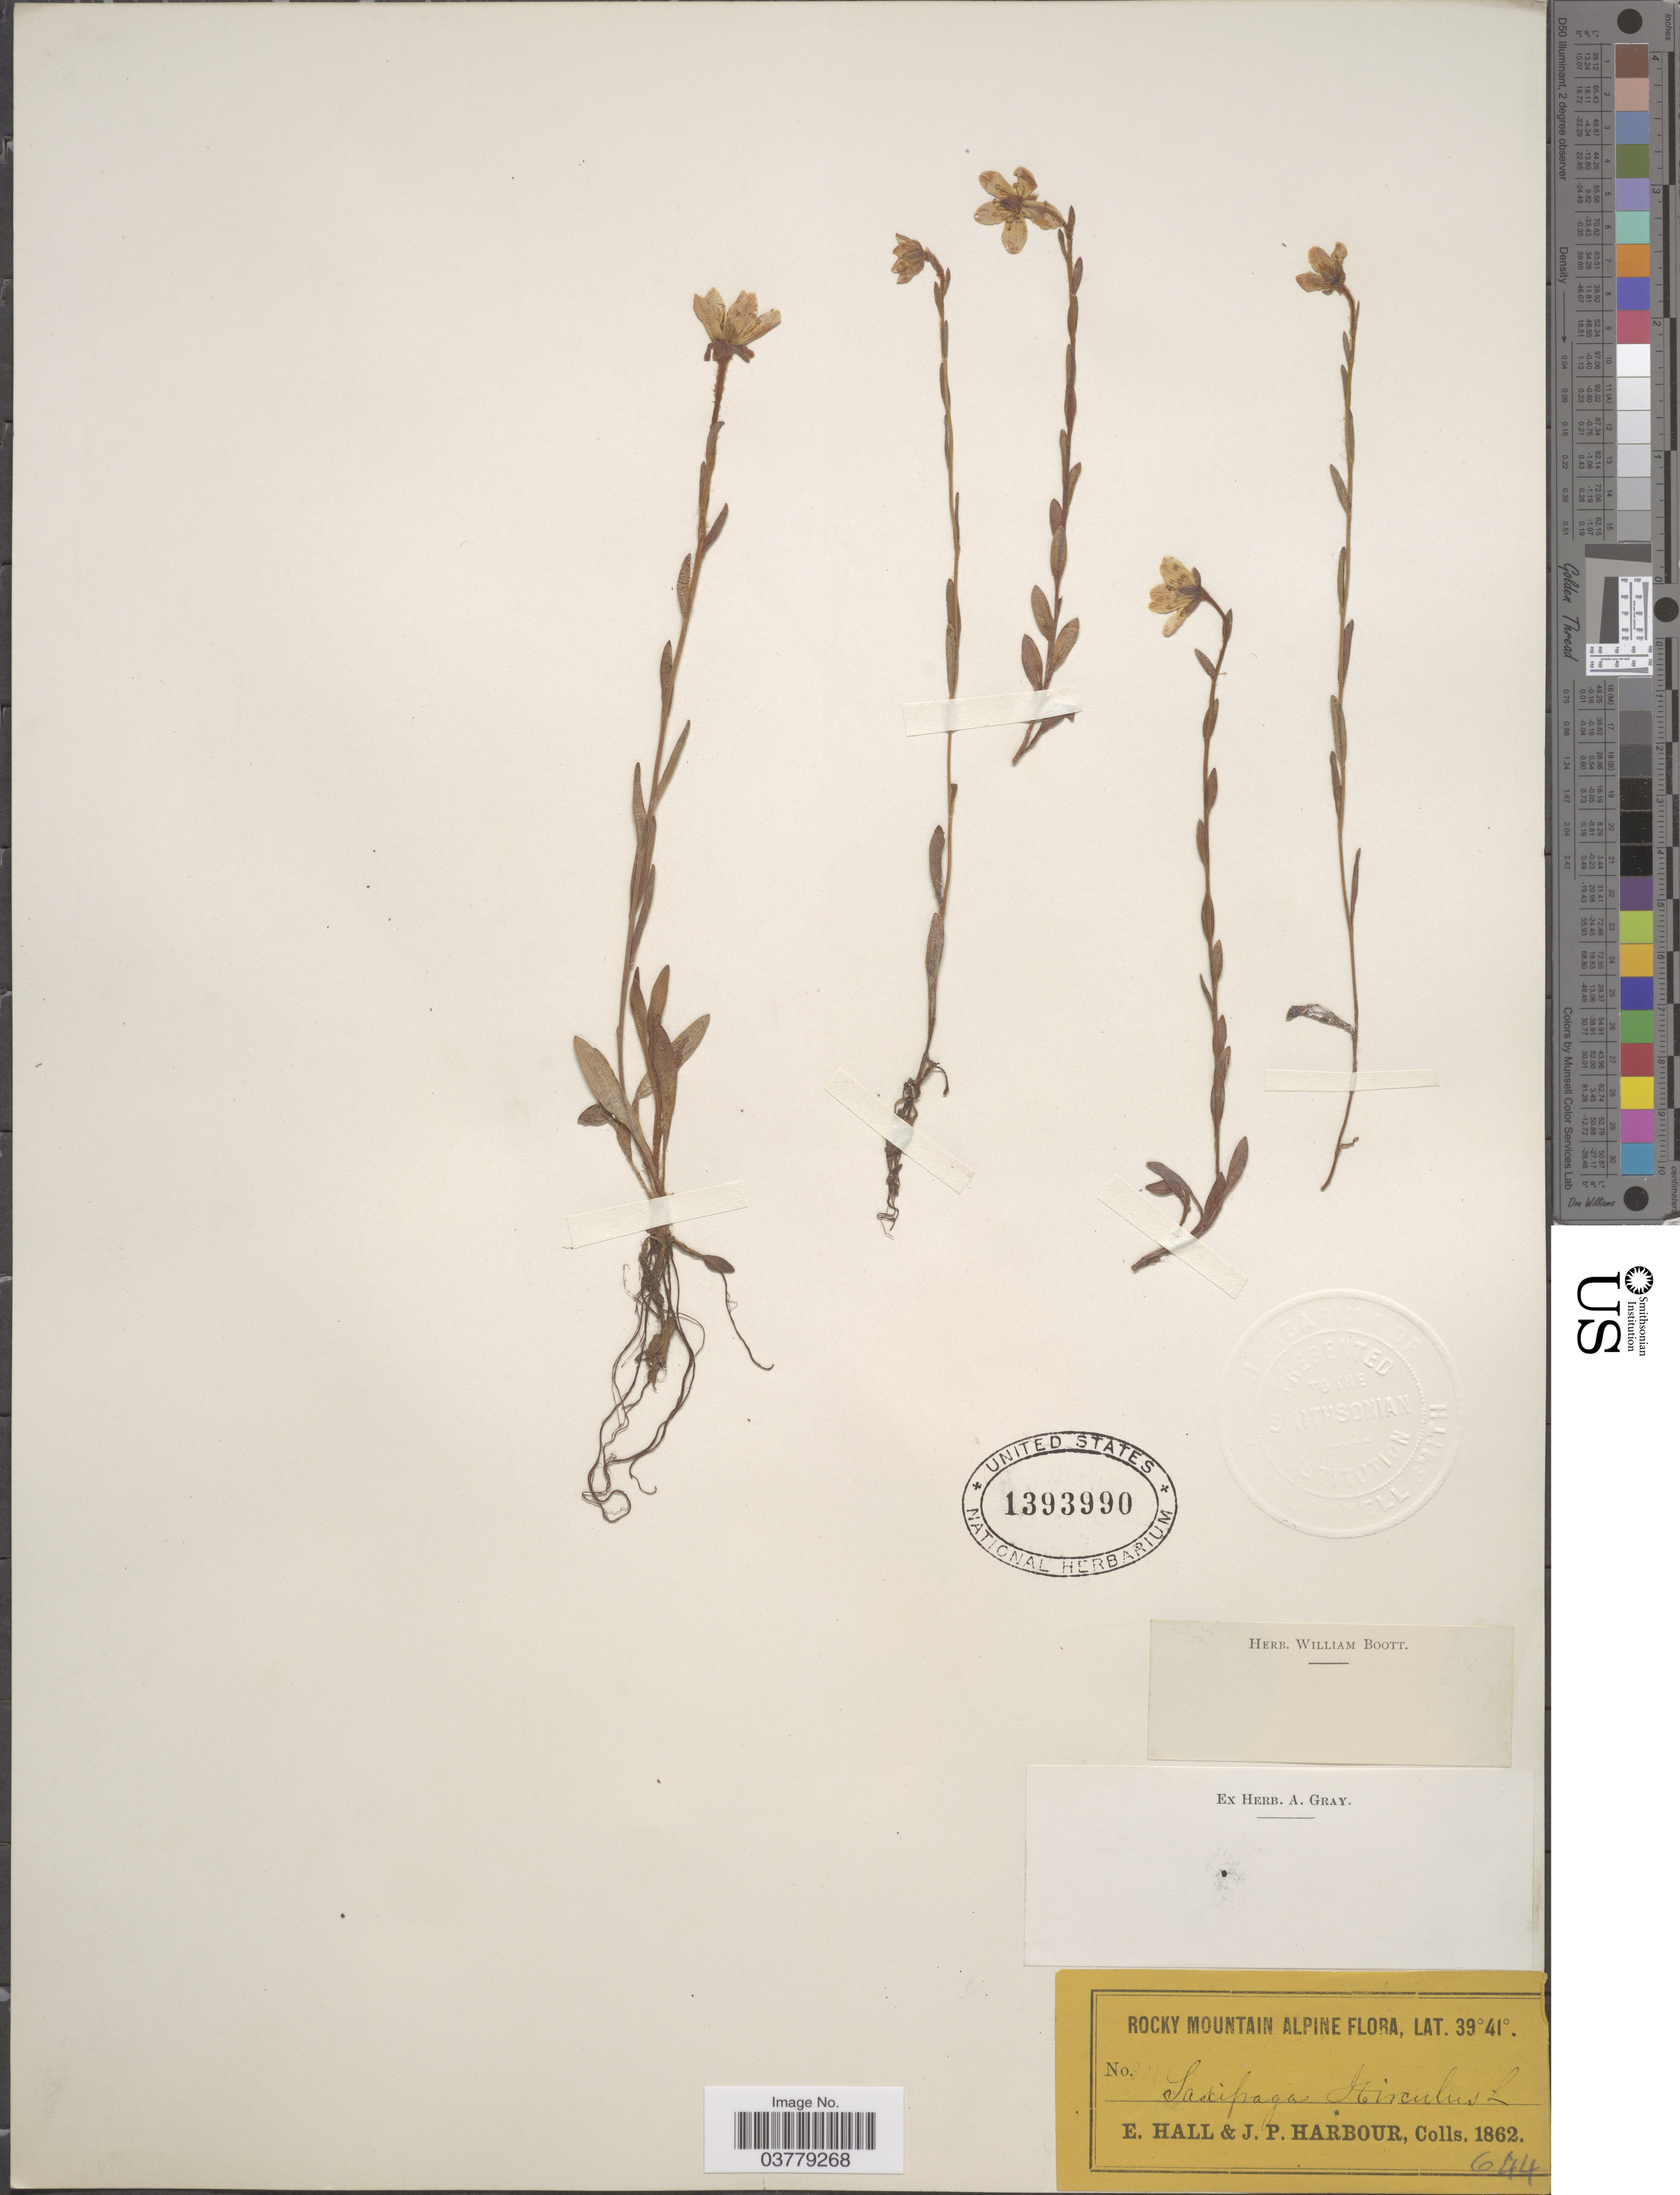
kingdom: Plantae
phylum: Tracheophyta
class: Magnoliopsida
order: Saxifragales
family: Saxifragaceae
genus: Saxifraga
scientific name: Saxifraga hirculus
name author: L.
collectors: E. Hall & J. Harbour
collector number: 644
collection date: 1862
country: United States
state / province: Colorado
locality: Rocky Mountain Alpine.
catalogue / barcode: US 1393990